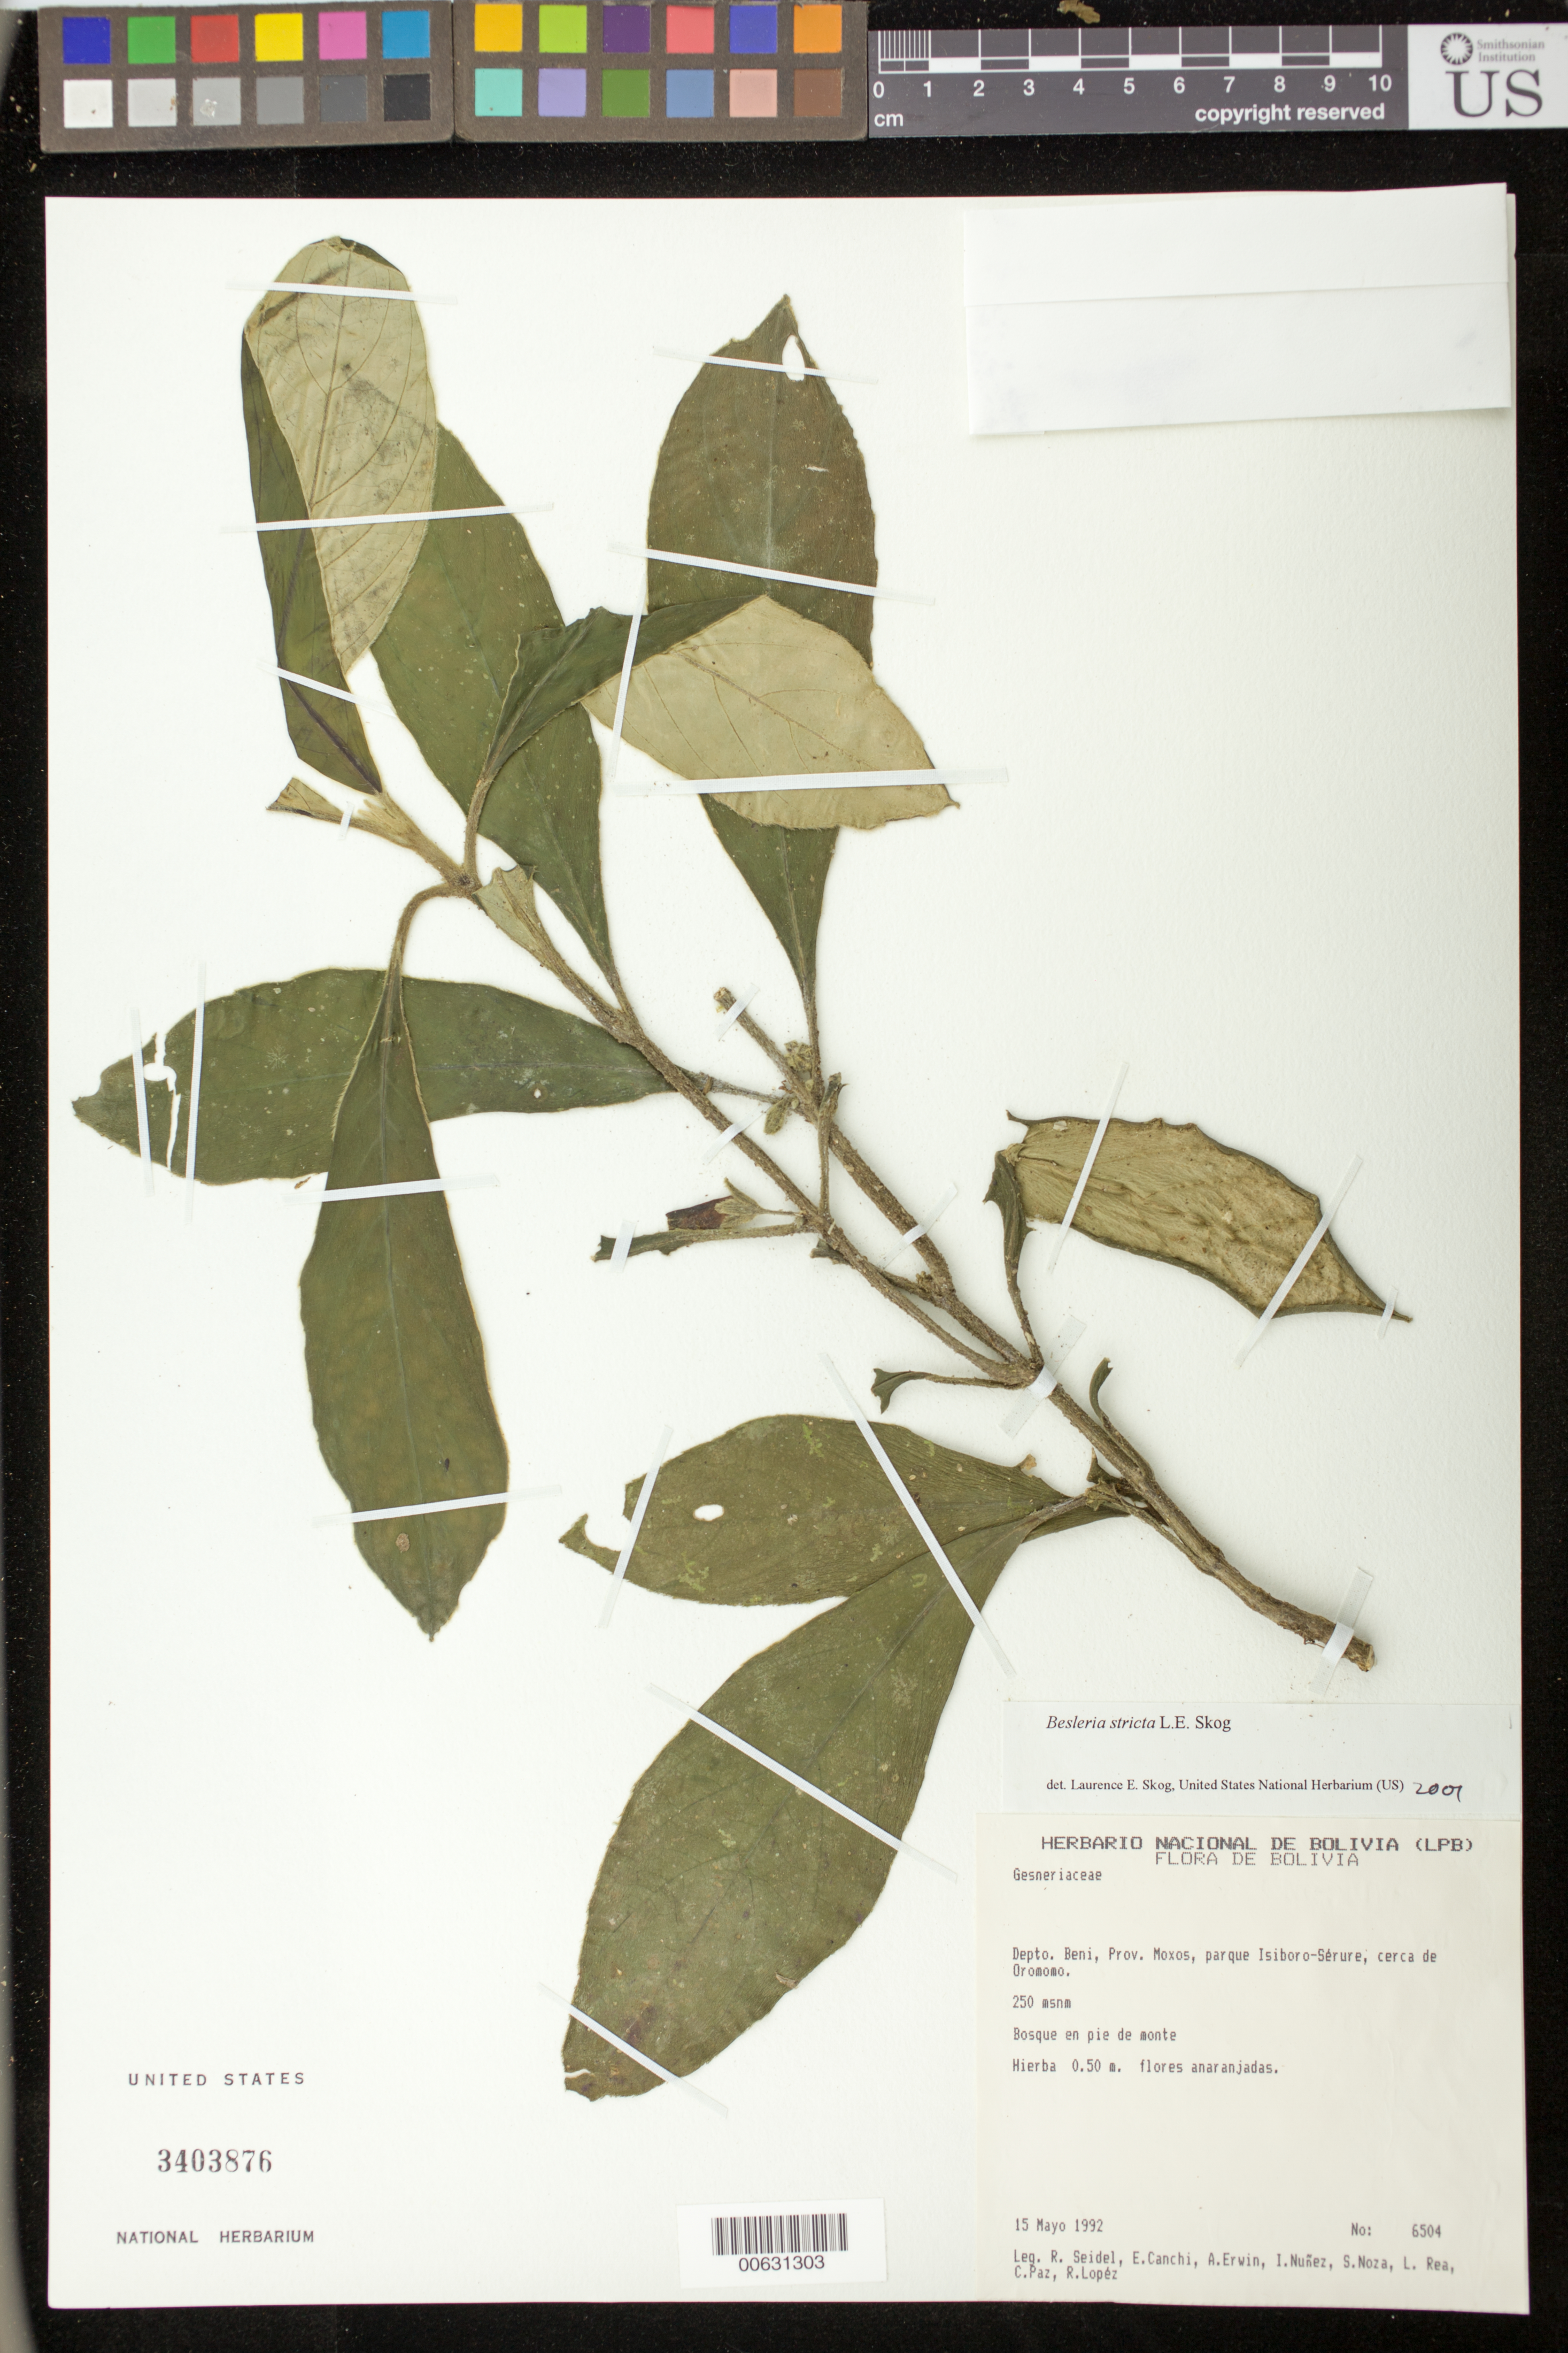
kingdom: Plantae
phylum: Tracheophyta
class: Magnoliopsida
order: Lamiales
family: Gesneriaceae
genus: Besleria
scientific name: Besleria stricta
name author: L.E. Skog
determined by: Skog, Laurence E.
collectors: R. Seidel, E. Canchi, A. Erwin, I. Nuñez, S. Noza, L. Rea, C. Paz & R. Lopez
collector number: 6504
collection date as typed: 15 May 1992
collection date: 1992-05-15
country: Bolivia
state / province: Beni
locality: Prov. Moxos, parque Isiboro-Sérure, cerca de Oromomo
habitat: Bosque en pie de monte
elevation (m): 250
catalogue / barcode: US 3403876